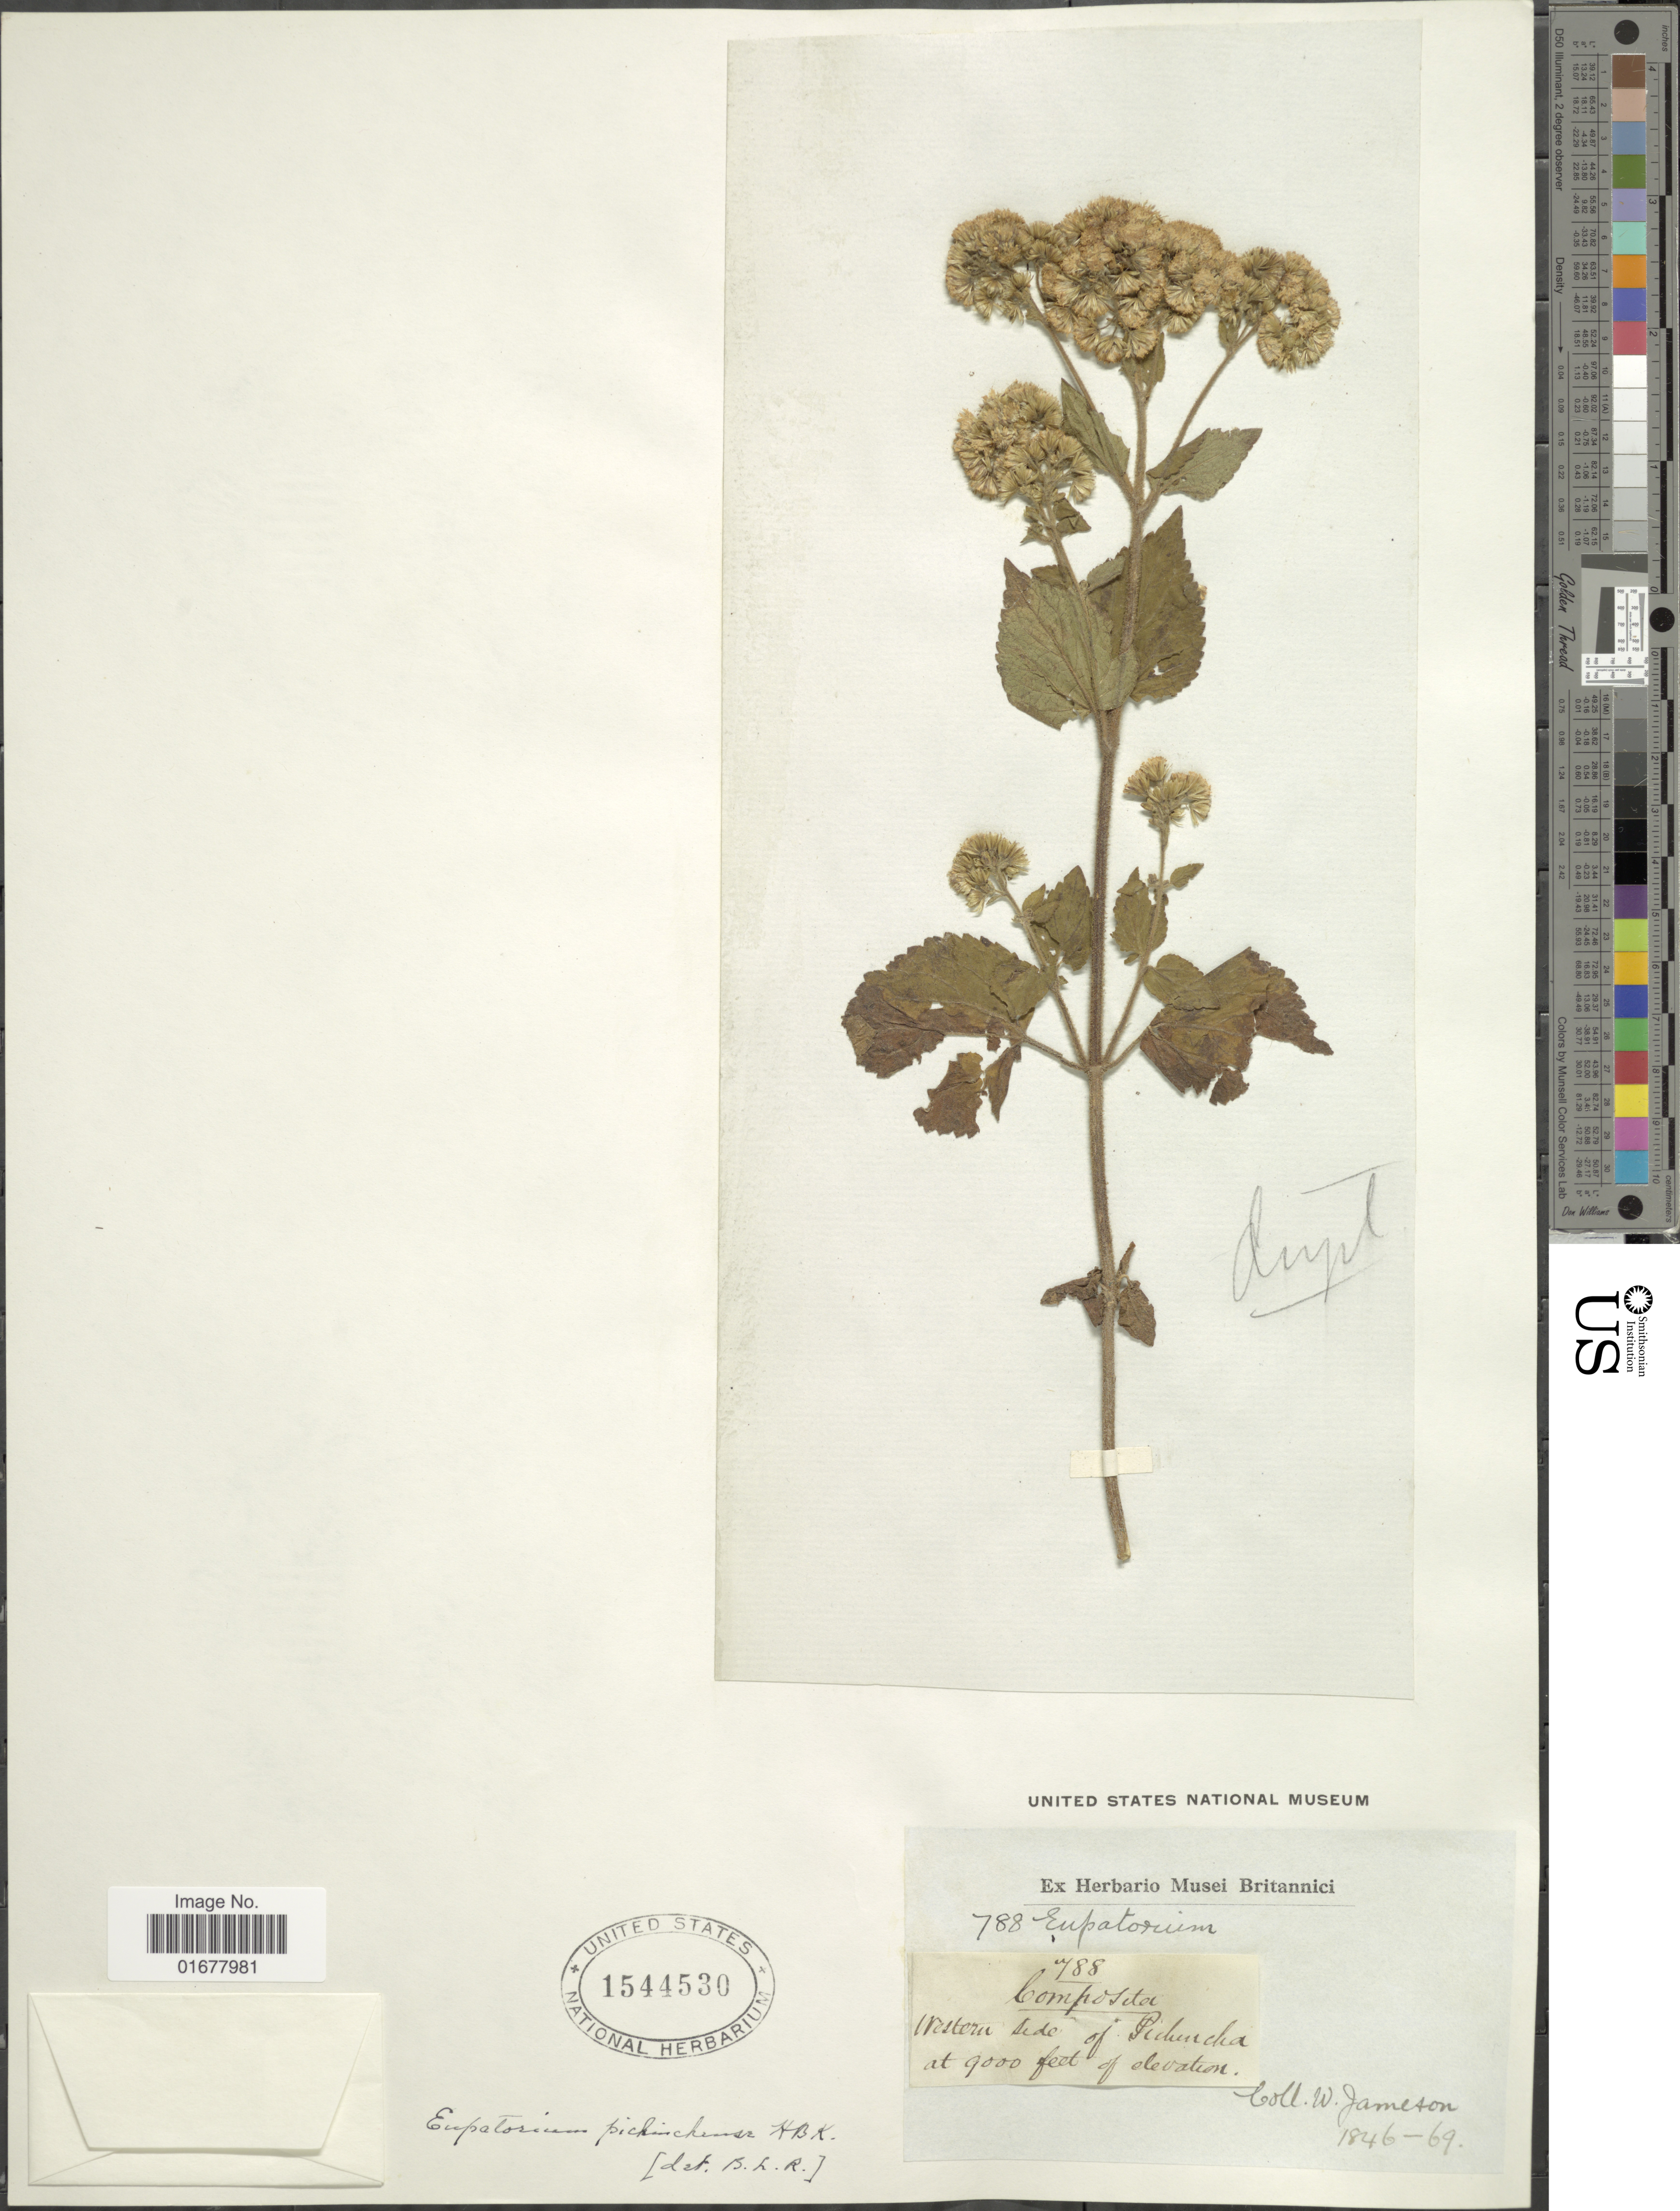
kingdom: Plantae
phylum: Tracheophyta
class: Magnoliopsida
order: Asterales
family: Asteraceae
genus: Ageratina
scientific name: Ageratina pichinchensis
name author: (Kunth) R.M. King & H. Rob.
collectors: W. Jameson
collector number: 788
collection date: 1846/1869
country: Ecuador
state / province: Pichincha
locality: Western side of Pichincha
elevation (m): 2743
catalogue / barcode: US 1544530